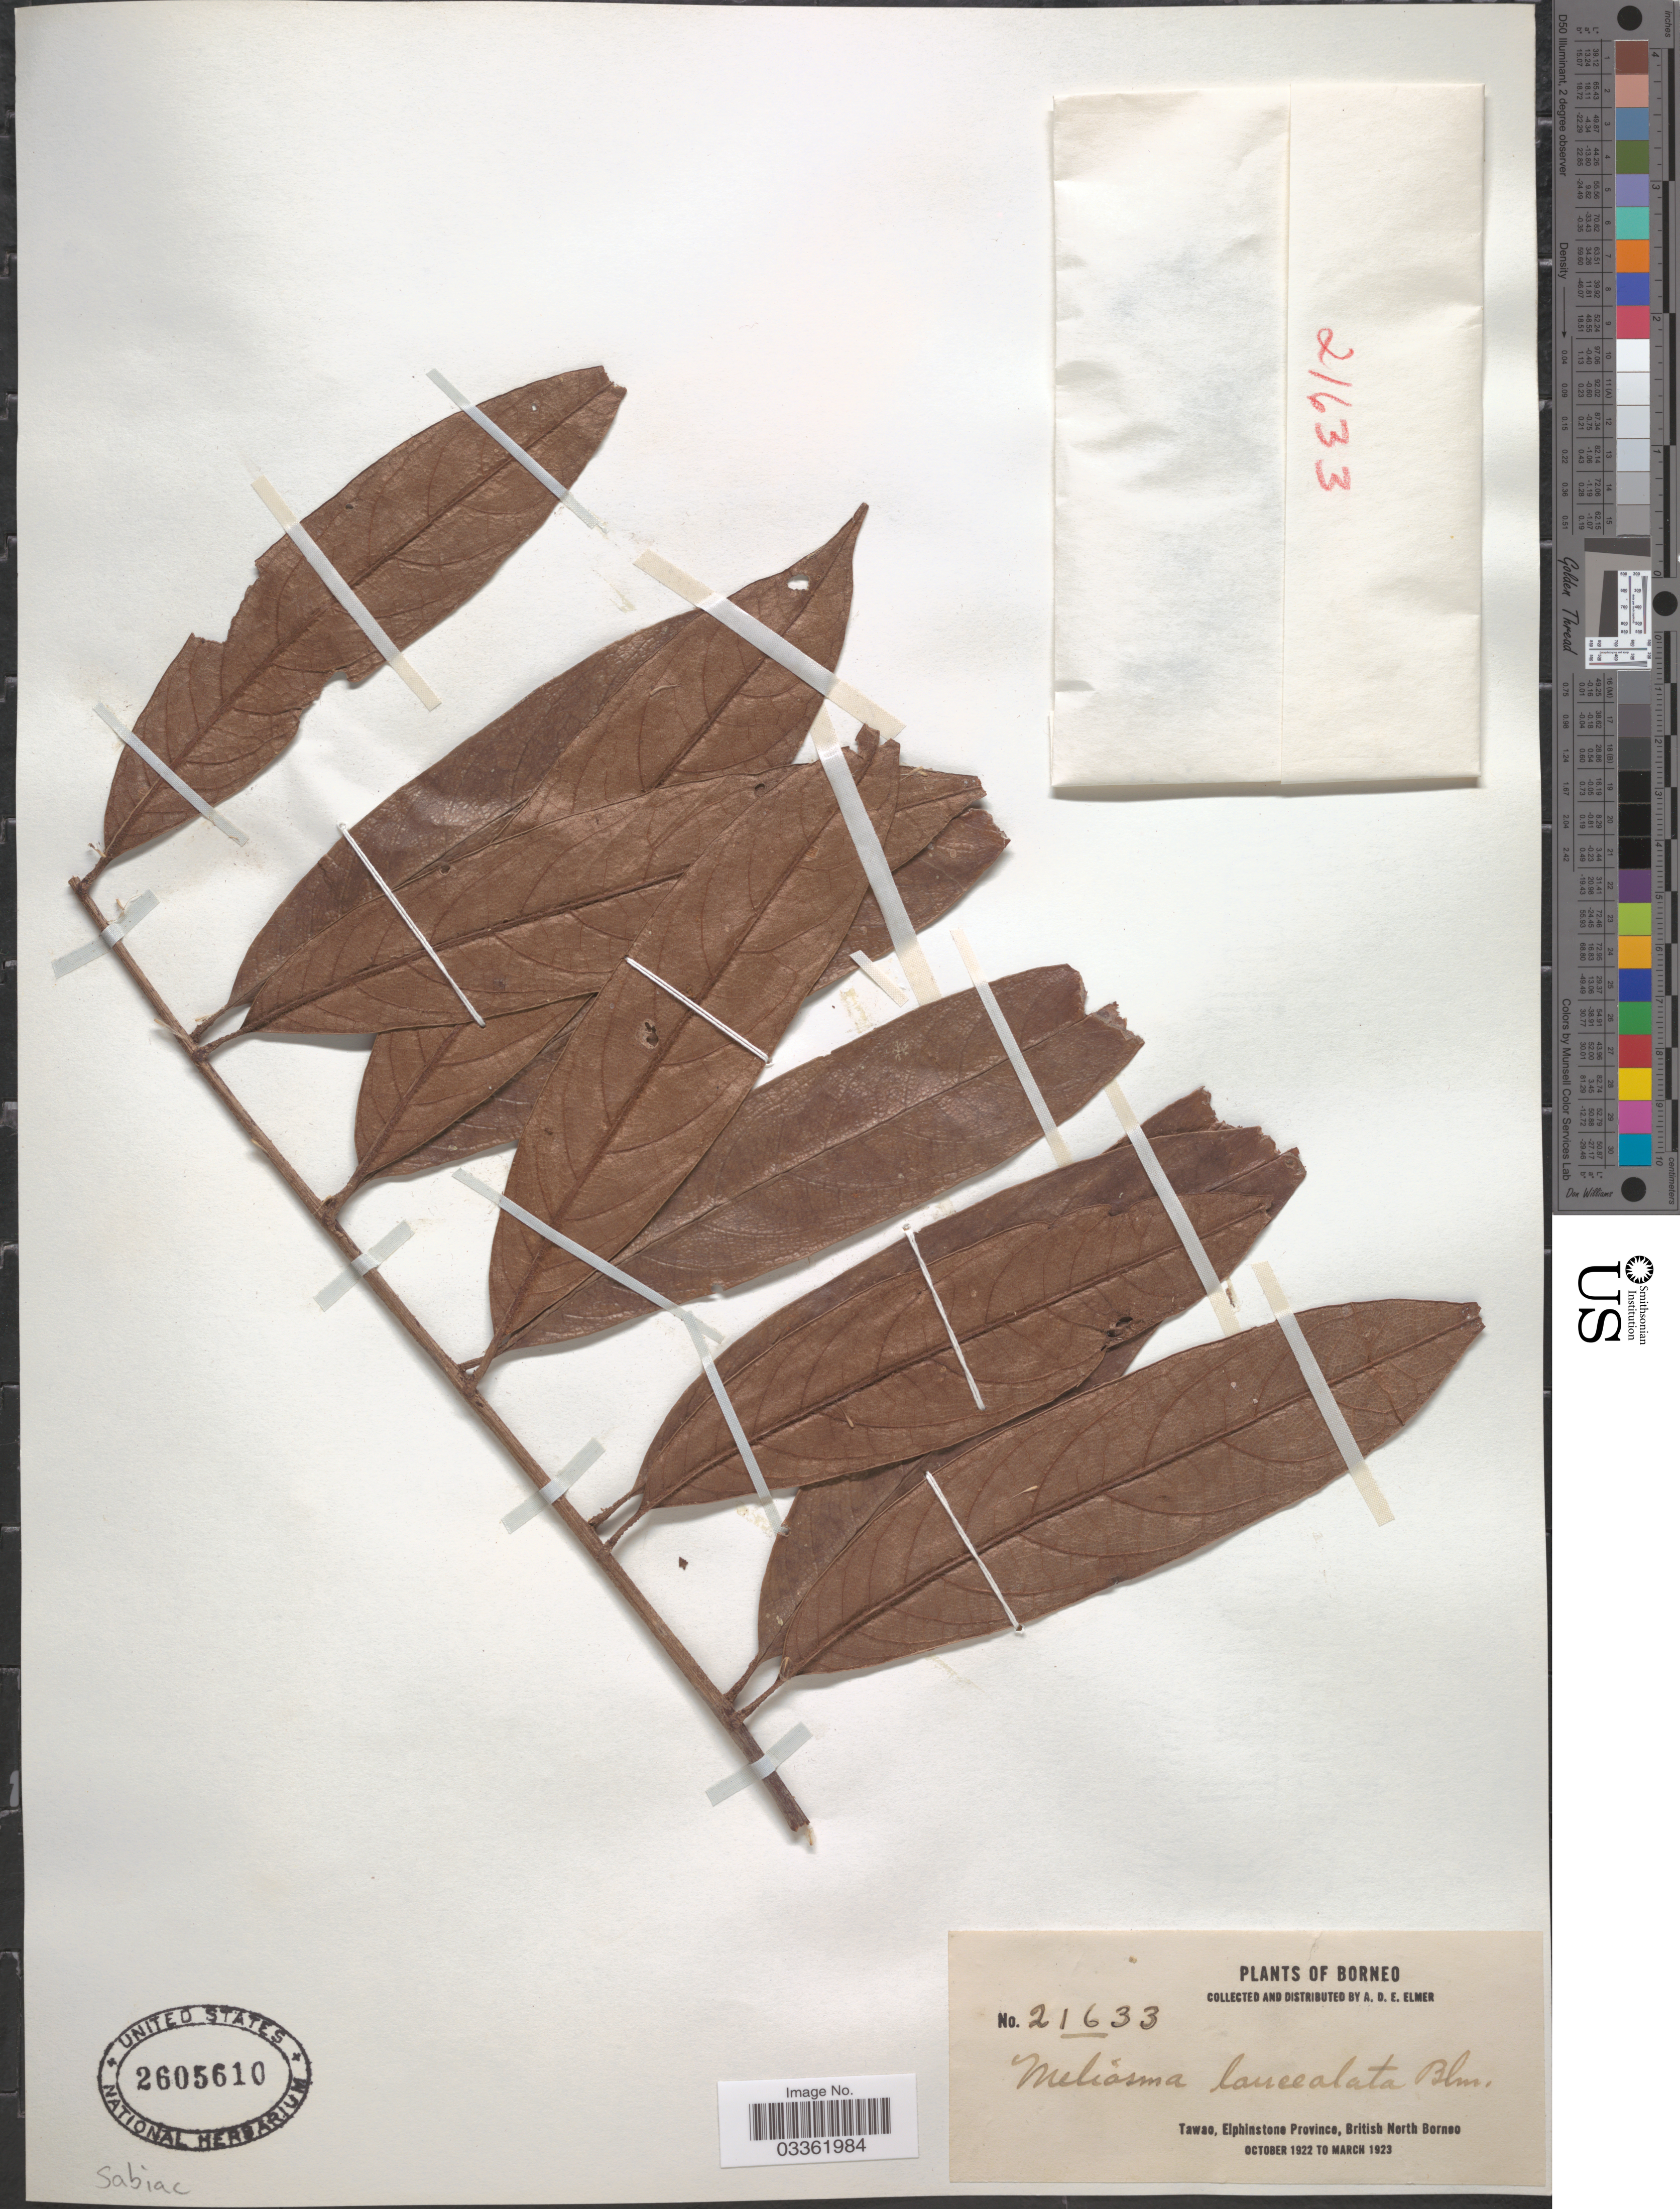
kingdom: Plantae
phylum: Tracheophyta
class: Magnoliopsida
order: Proteales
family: Sabiaceae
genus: Meliosma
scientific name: Meliosma lanceolata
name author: Blume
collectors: A. D. E. Elmer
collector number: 21633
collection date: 1922-10/1923-03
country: Malaysia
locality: Borneo. Tawao, Elphinstone Province, British North Borneo.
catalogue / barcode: US 2605610